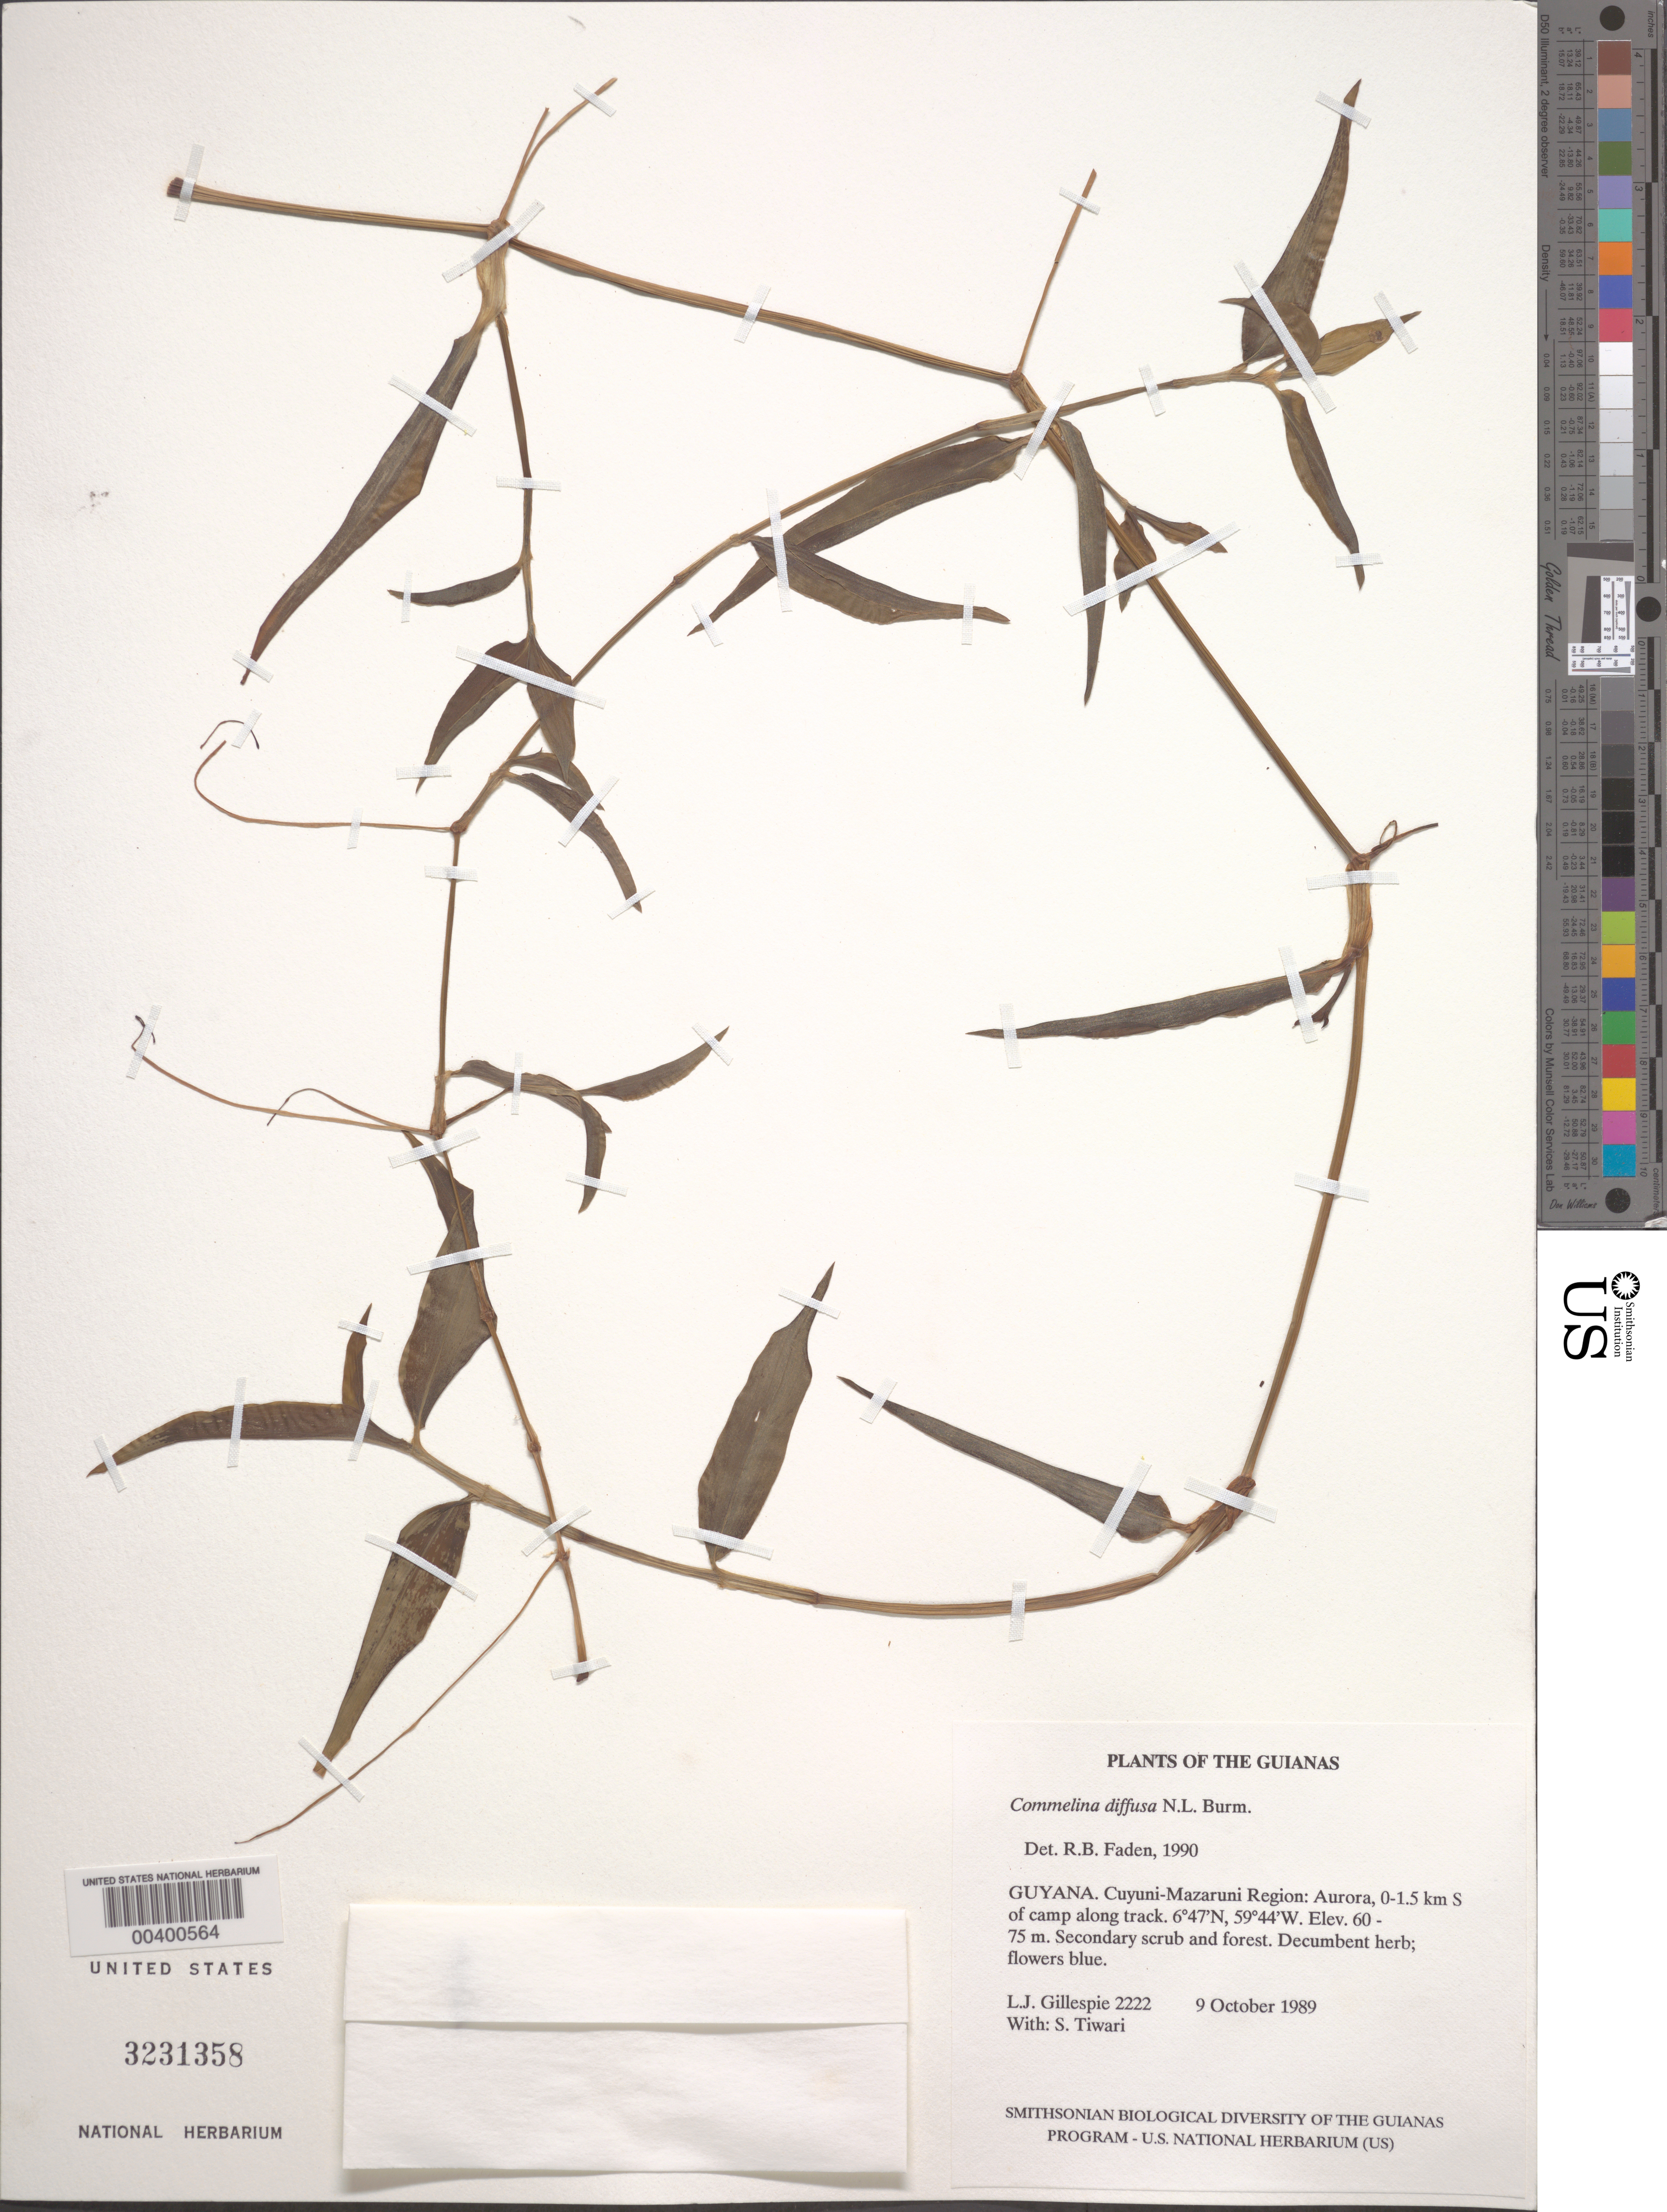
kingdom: Plantae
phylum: Tracheophyta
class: Liliopsida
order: Commelinales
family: Commelinaceae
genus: Commelina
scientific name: Commelina diffusa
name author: Burm. f.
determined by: Faden, Robert B., (US), Smithsonian Institution - National Museum of Natural History (UNITED STATES)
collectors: L. J. Gillespie & S. Tiwari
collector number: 2222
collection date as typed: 09 Oct 1989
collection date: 1989-10-09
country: Guyana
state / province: Cuyuni-mazaruni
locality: Auroraian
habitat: Secondary scrub and forest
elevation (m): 60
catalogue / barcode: US 3231358